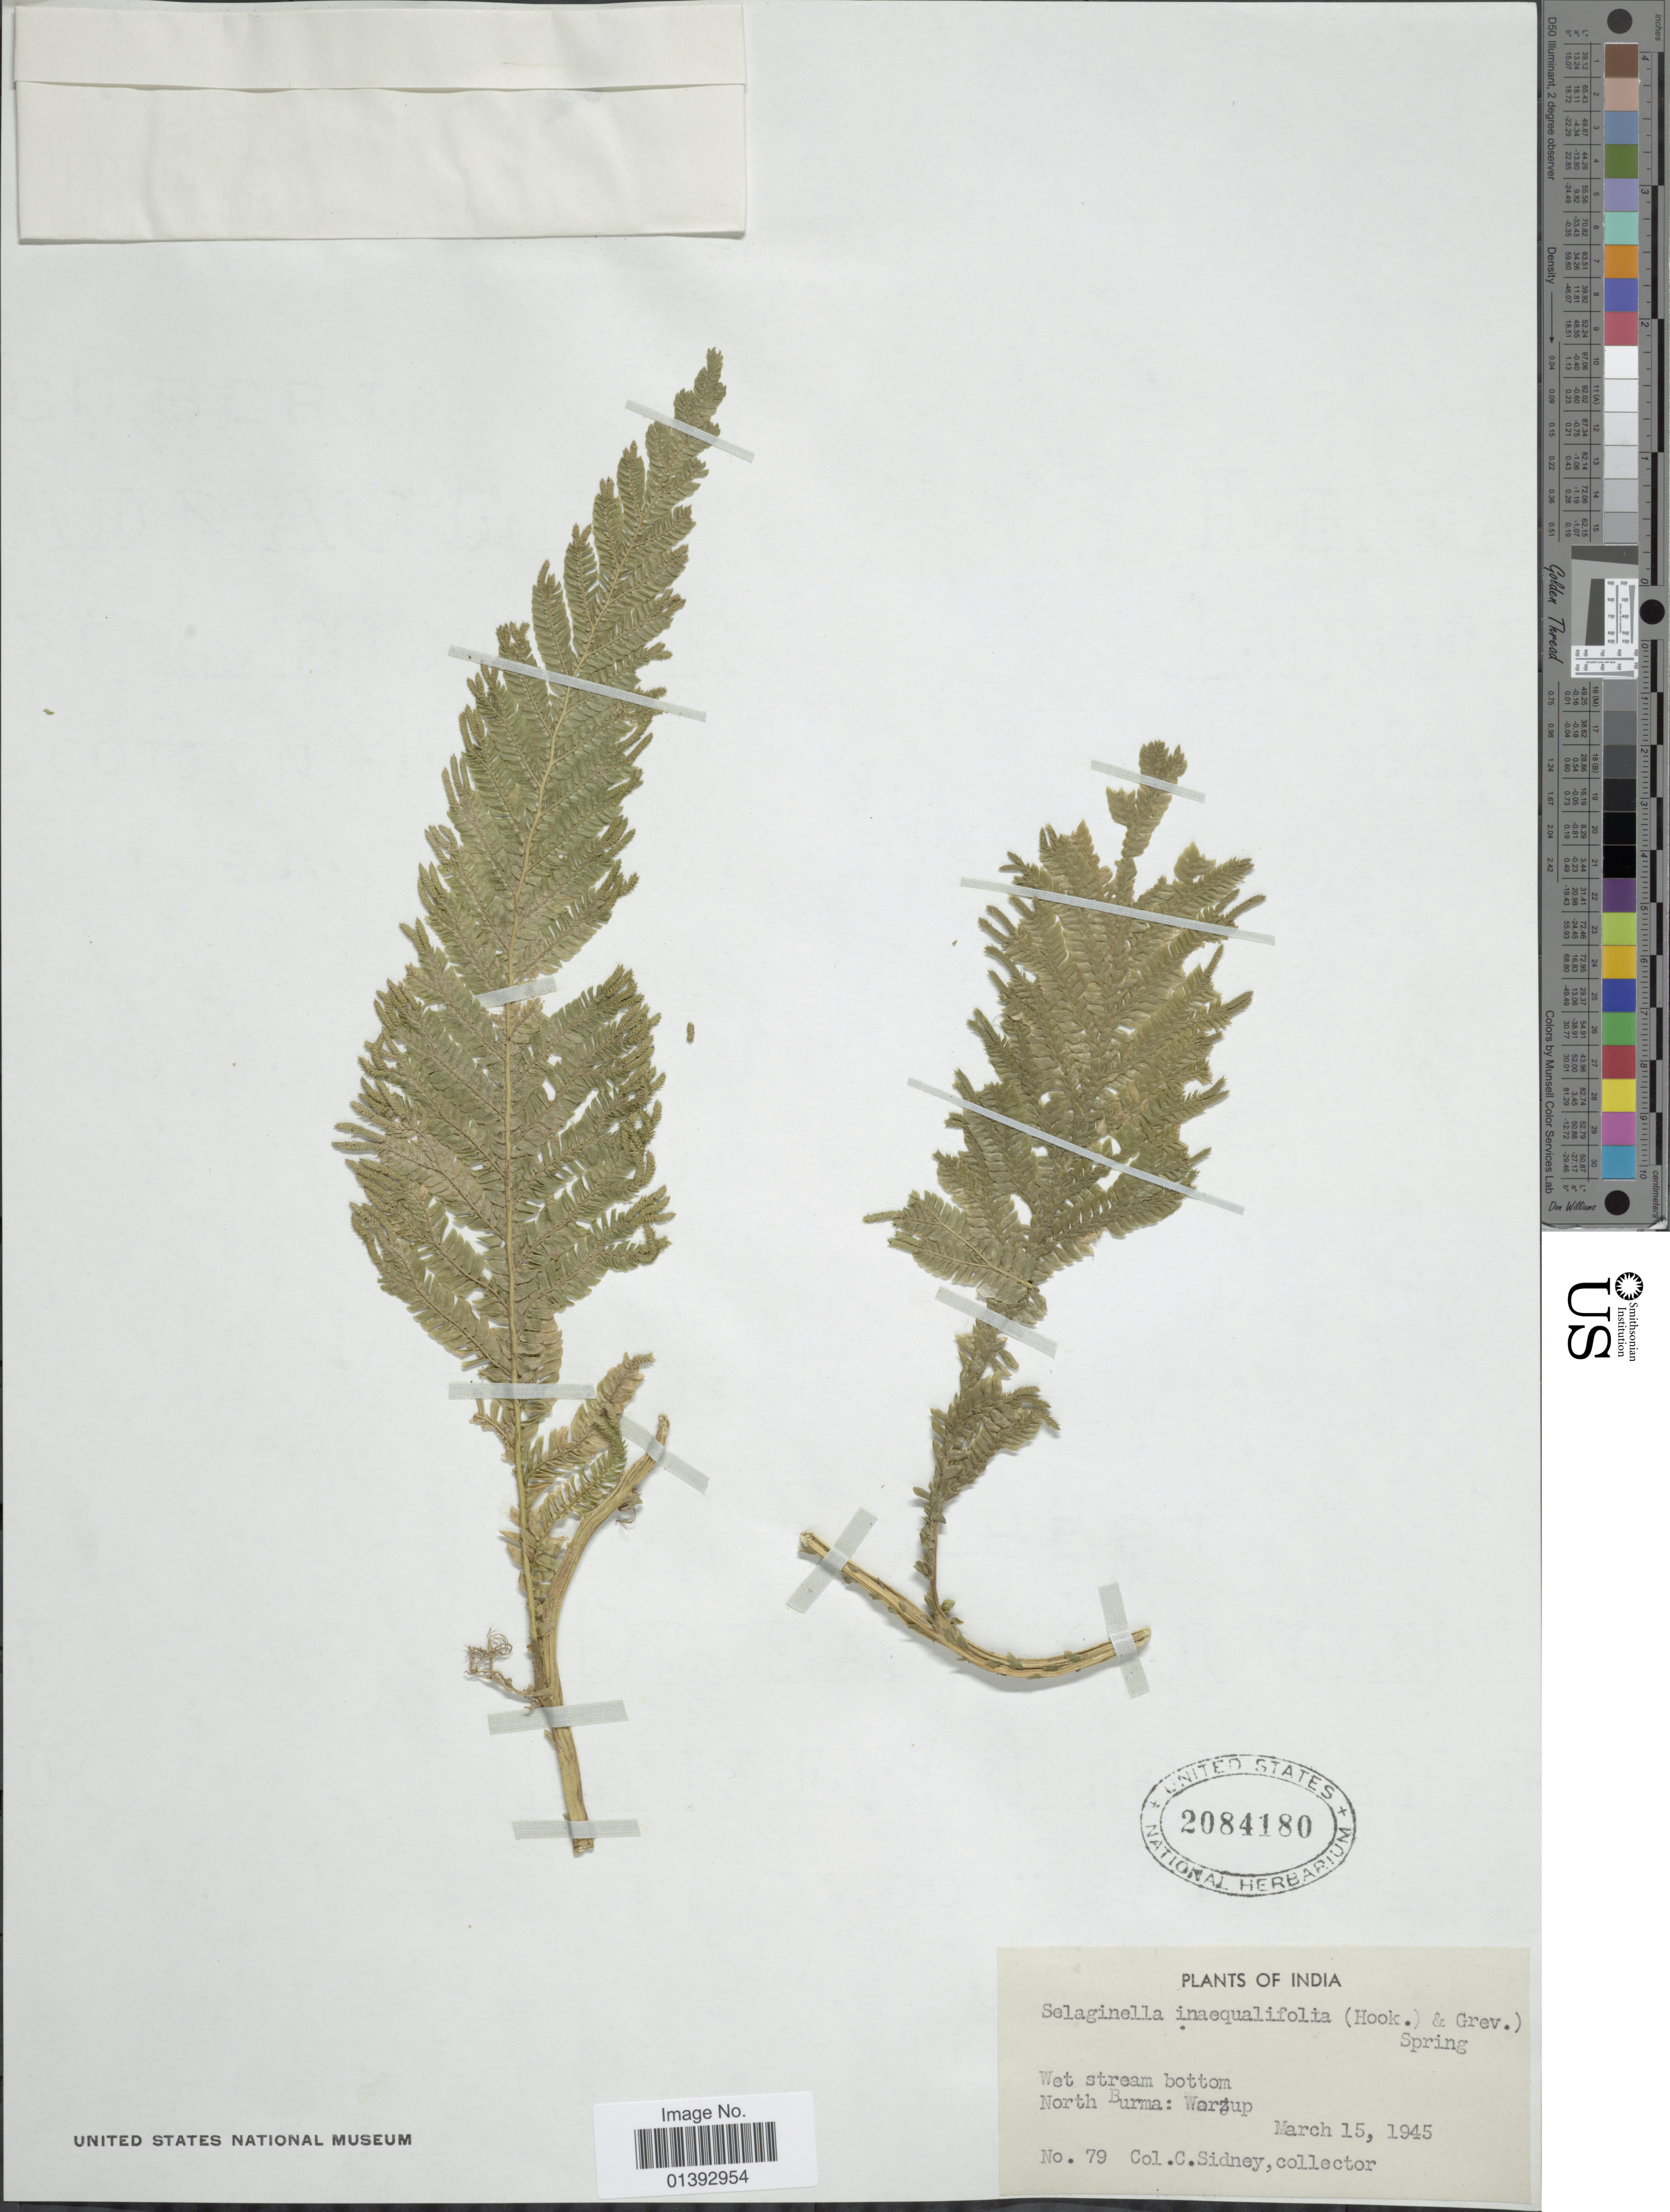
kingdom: Plantae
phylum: Tracheophyta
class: Lycopodiopsida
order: Selaginellales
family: Selaginellaceae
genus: Selaginella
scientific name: Selaginella inaequalifolia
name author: (Hook. & Grev.) Spring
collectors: C. Sidney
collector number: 79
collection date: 1945-03-15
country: Myanmar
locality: "India". Wet stream bottom, North Burma: Worzup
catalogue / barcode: US 2084180